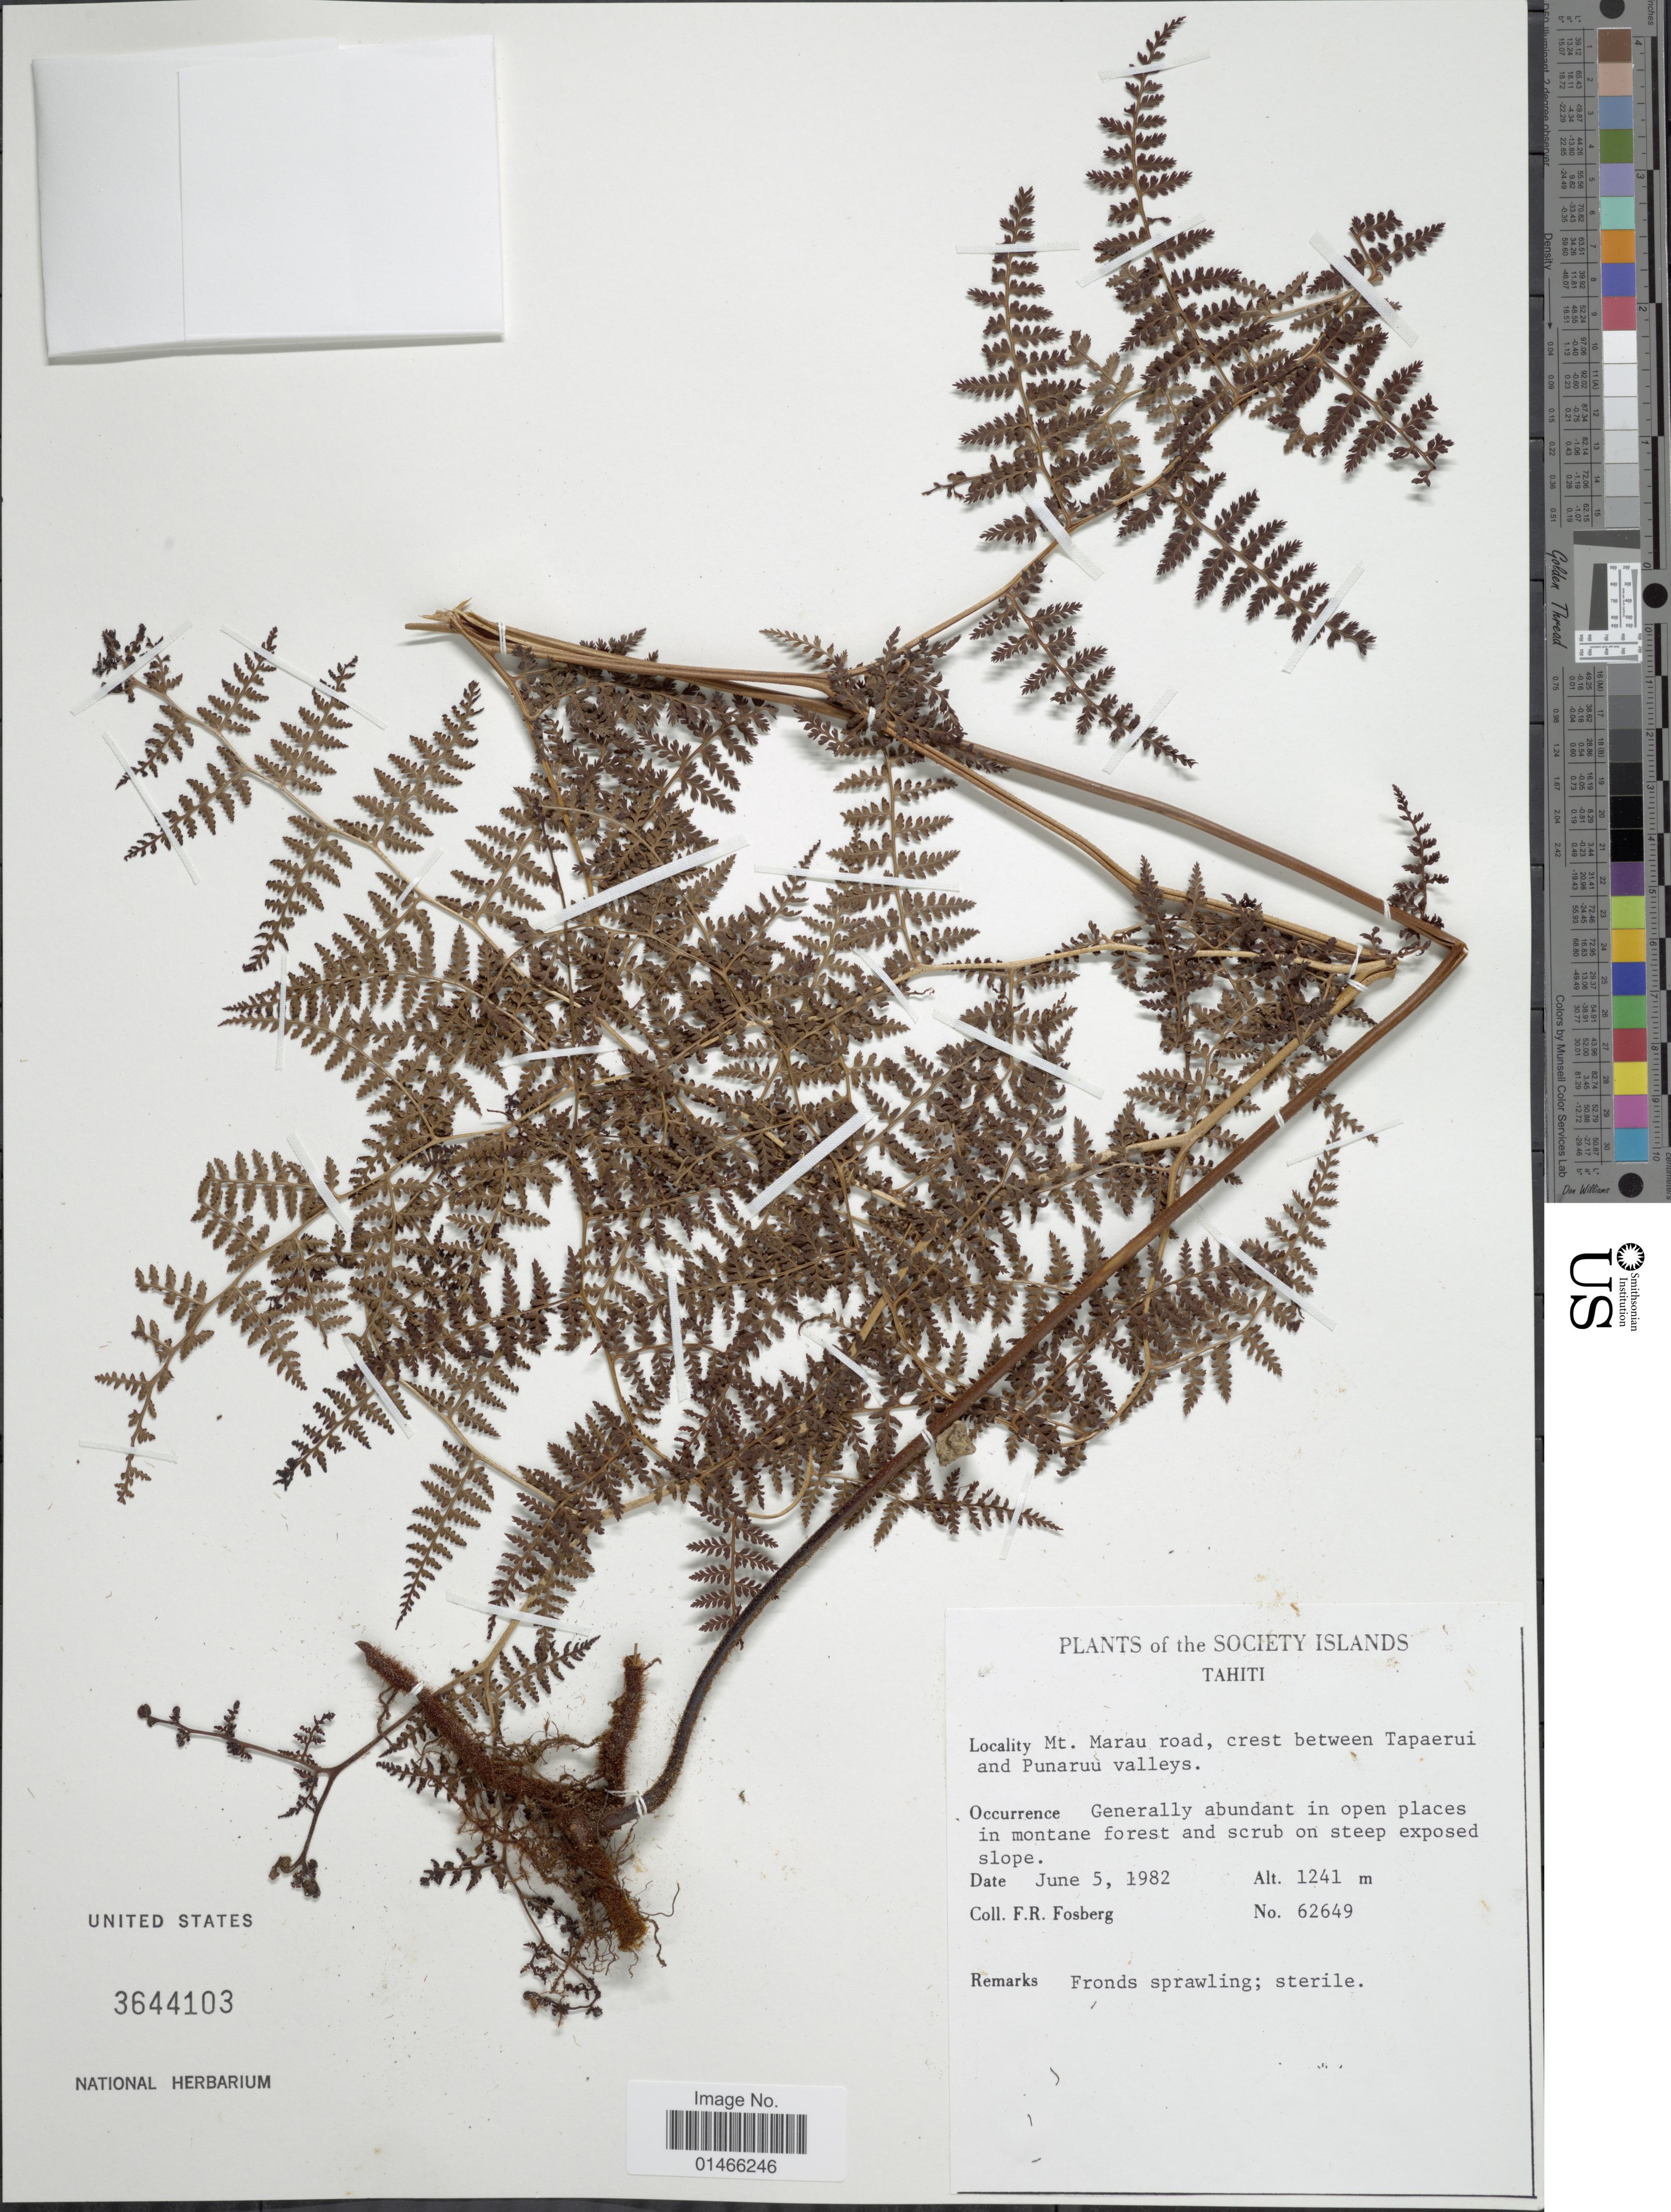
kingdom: Plantae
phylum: Tracheophyta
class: Polypodiopsida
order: Polypodiales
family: Dennstaedtiaceae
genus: Paesia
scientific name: Paesia rugosula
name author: (Labill.) Kuhn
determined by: Florence, J.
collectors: F. R. Fosberg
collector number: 62649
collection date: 1982-06-05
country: French Polynesia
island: Tahiti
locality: Society Islands. Tahiti.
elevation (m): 1241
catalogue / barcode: US 3644103